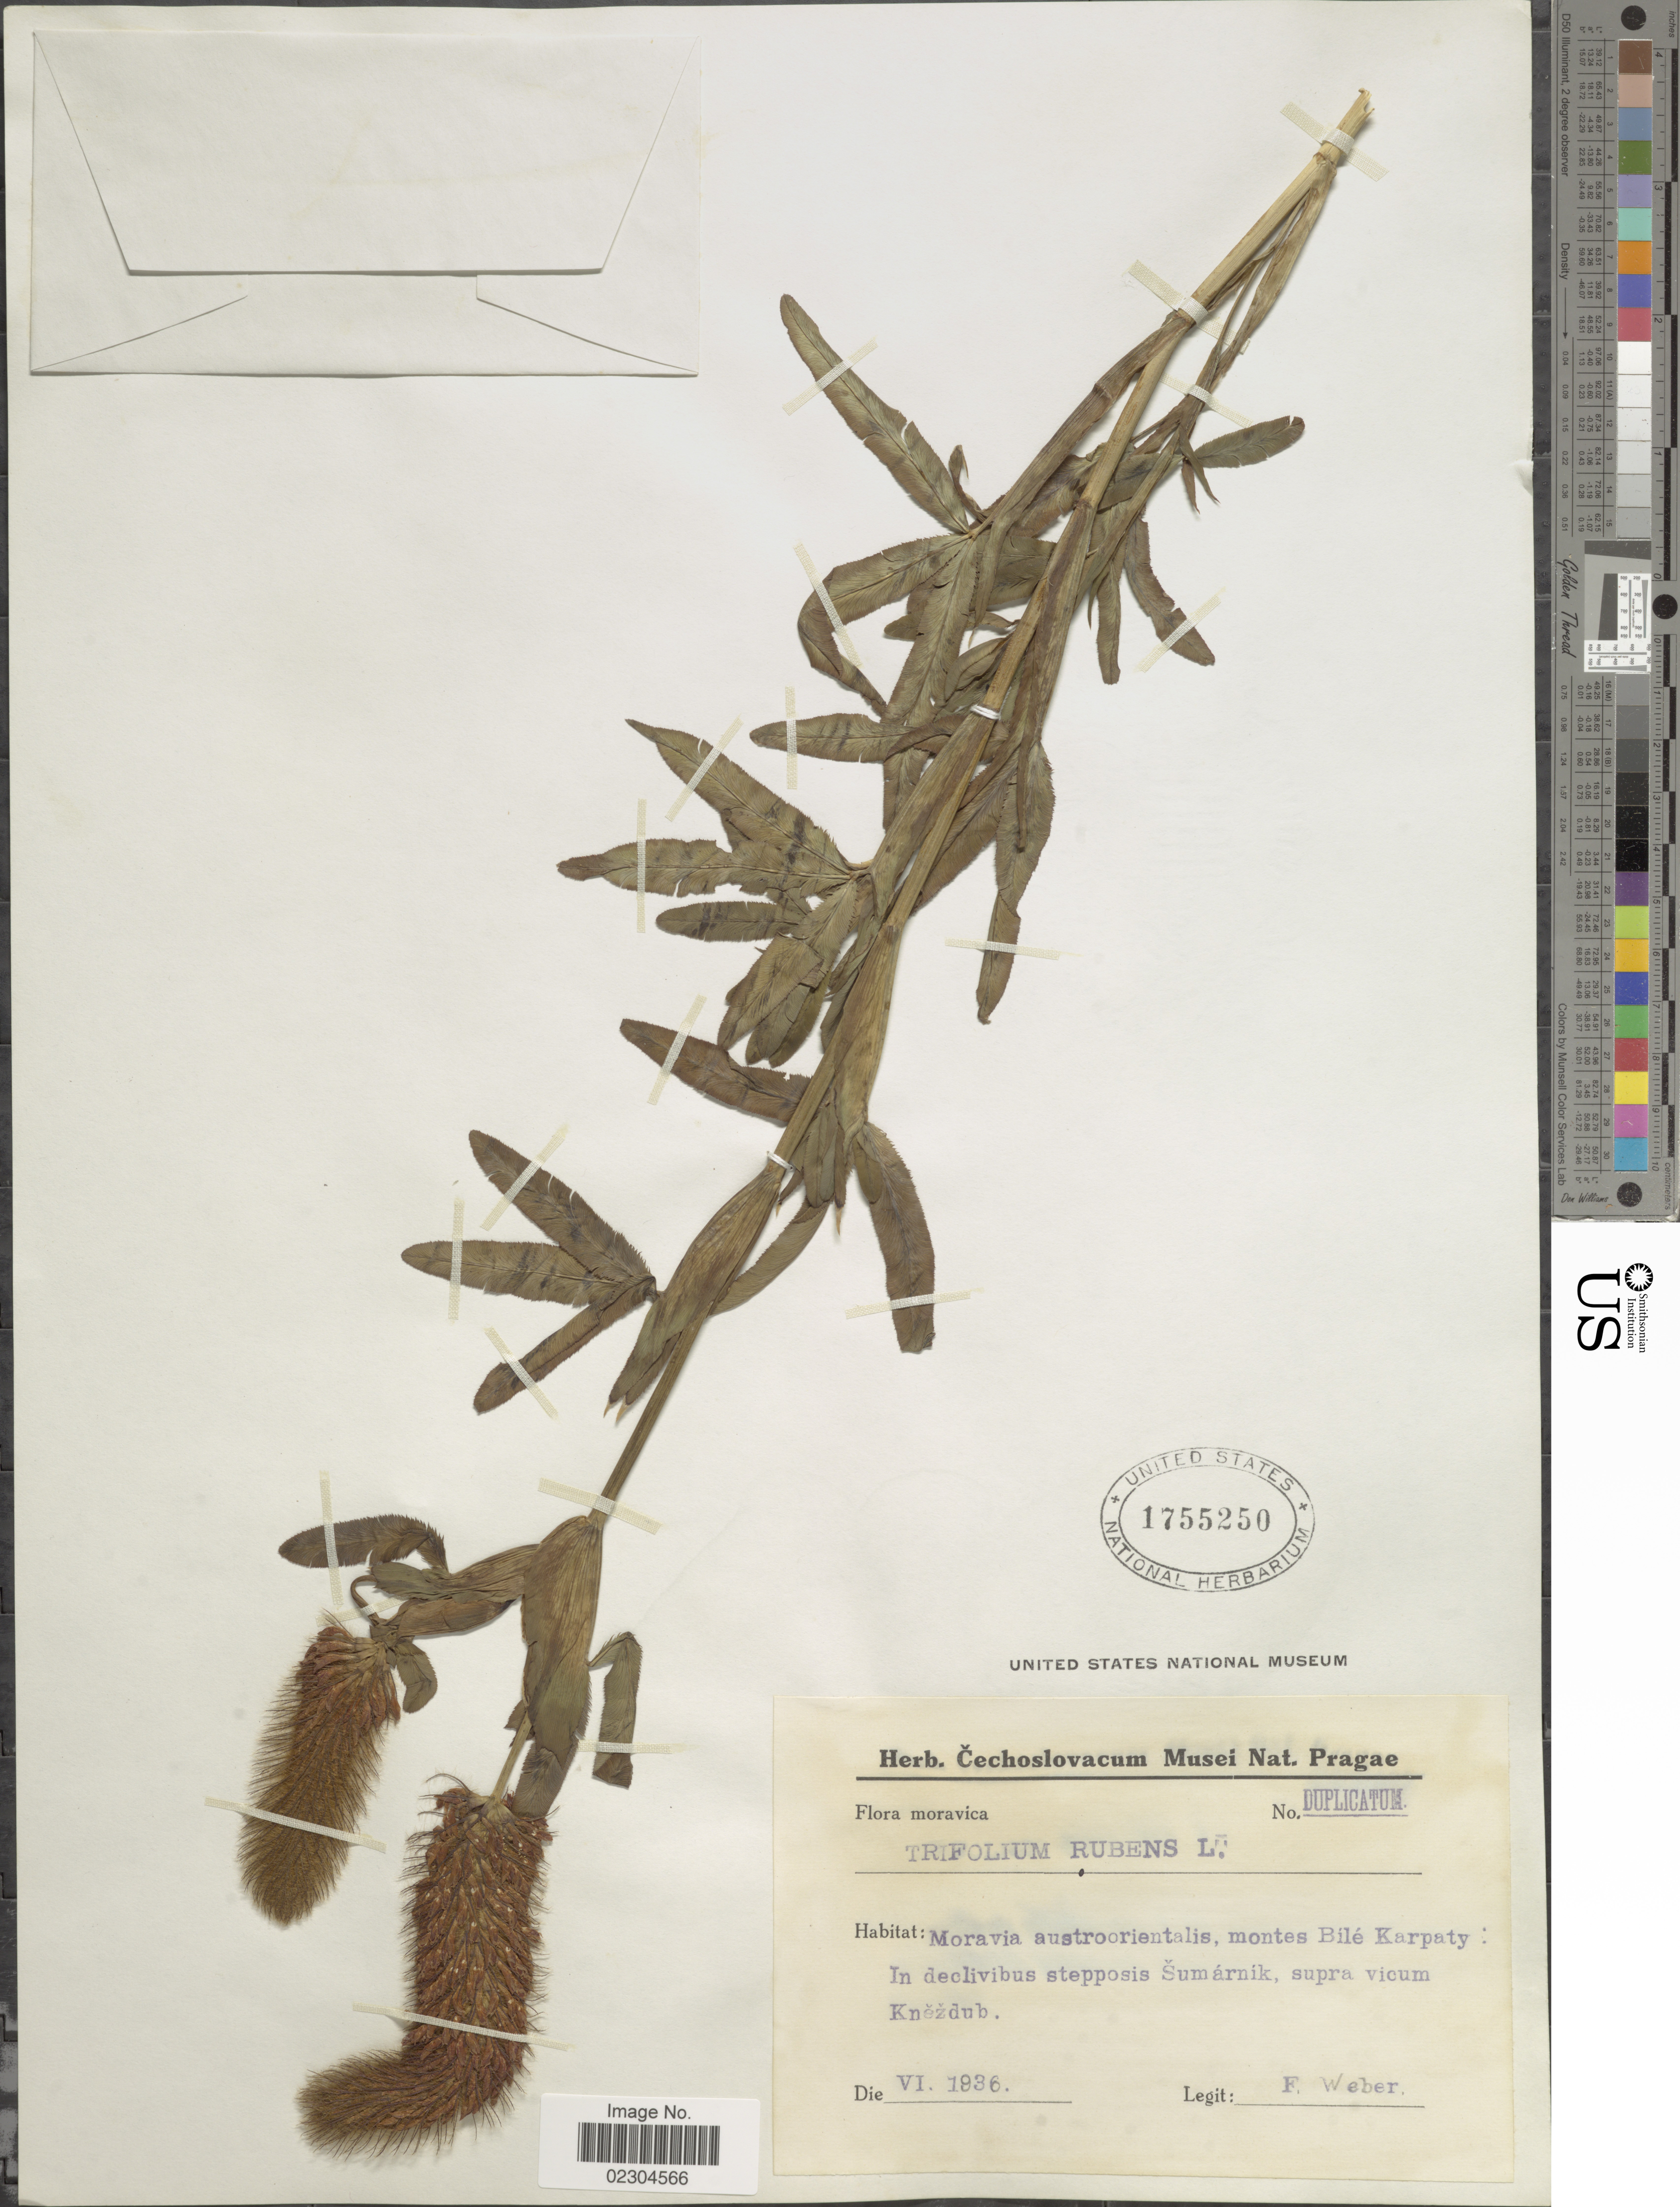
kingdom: Plantae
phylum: Tracheophyta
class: Magnoliopsida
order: Fabales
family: Fabaceae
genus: Trifolium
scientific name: Trifolium rubens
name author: L.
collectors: F. Weber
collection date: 1936-06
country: Czechia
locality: Moravia austroorientalis, montes Bile Karpaty: In declivibus stepposis Sumarnik, supra vicum Knezdub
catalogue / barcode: US 1755250